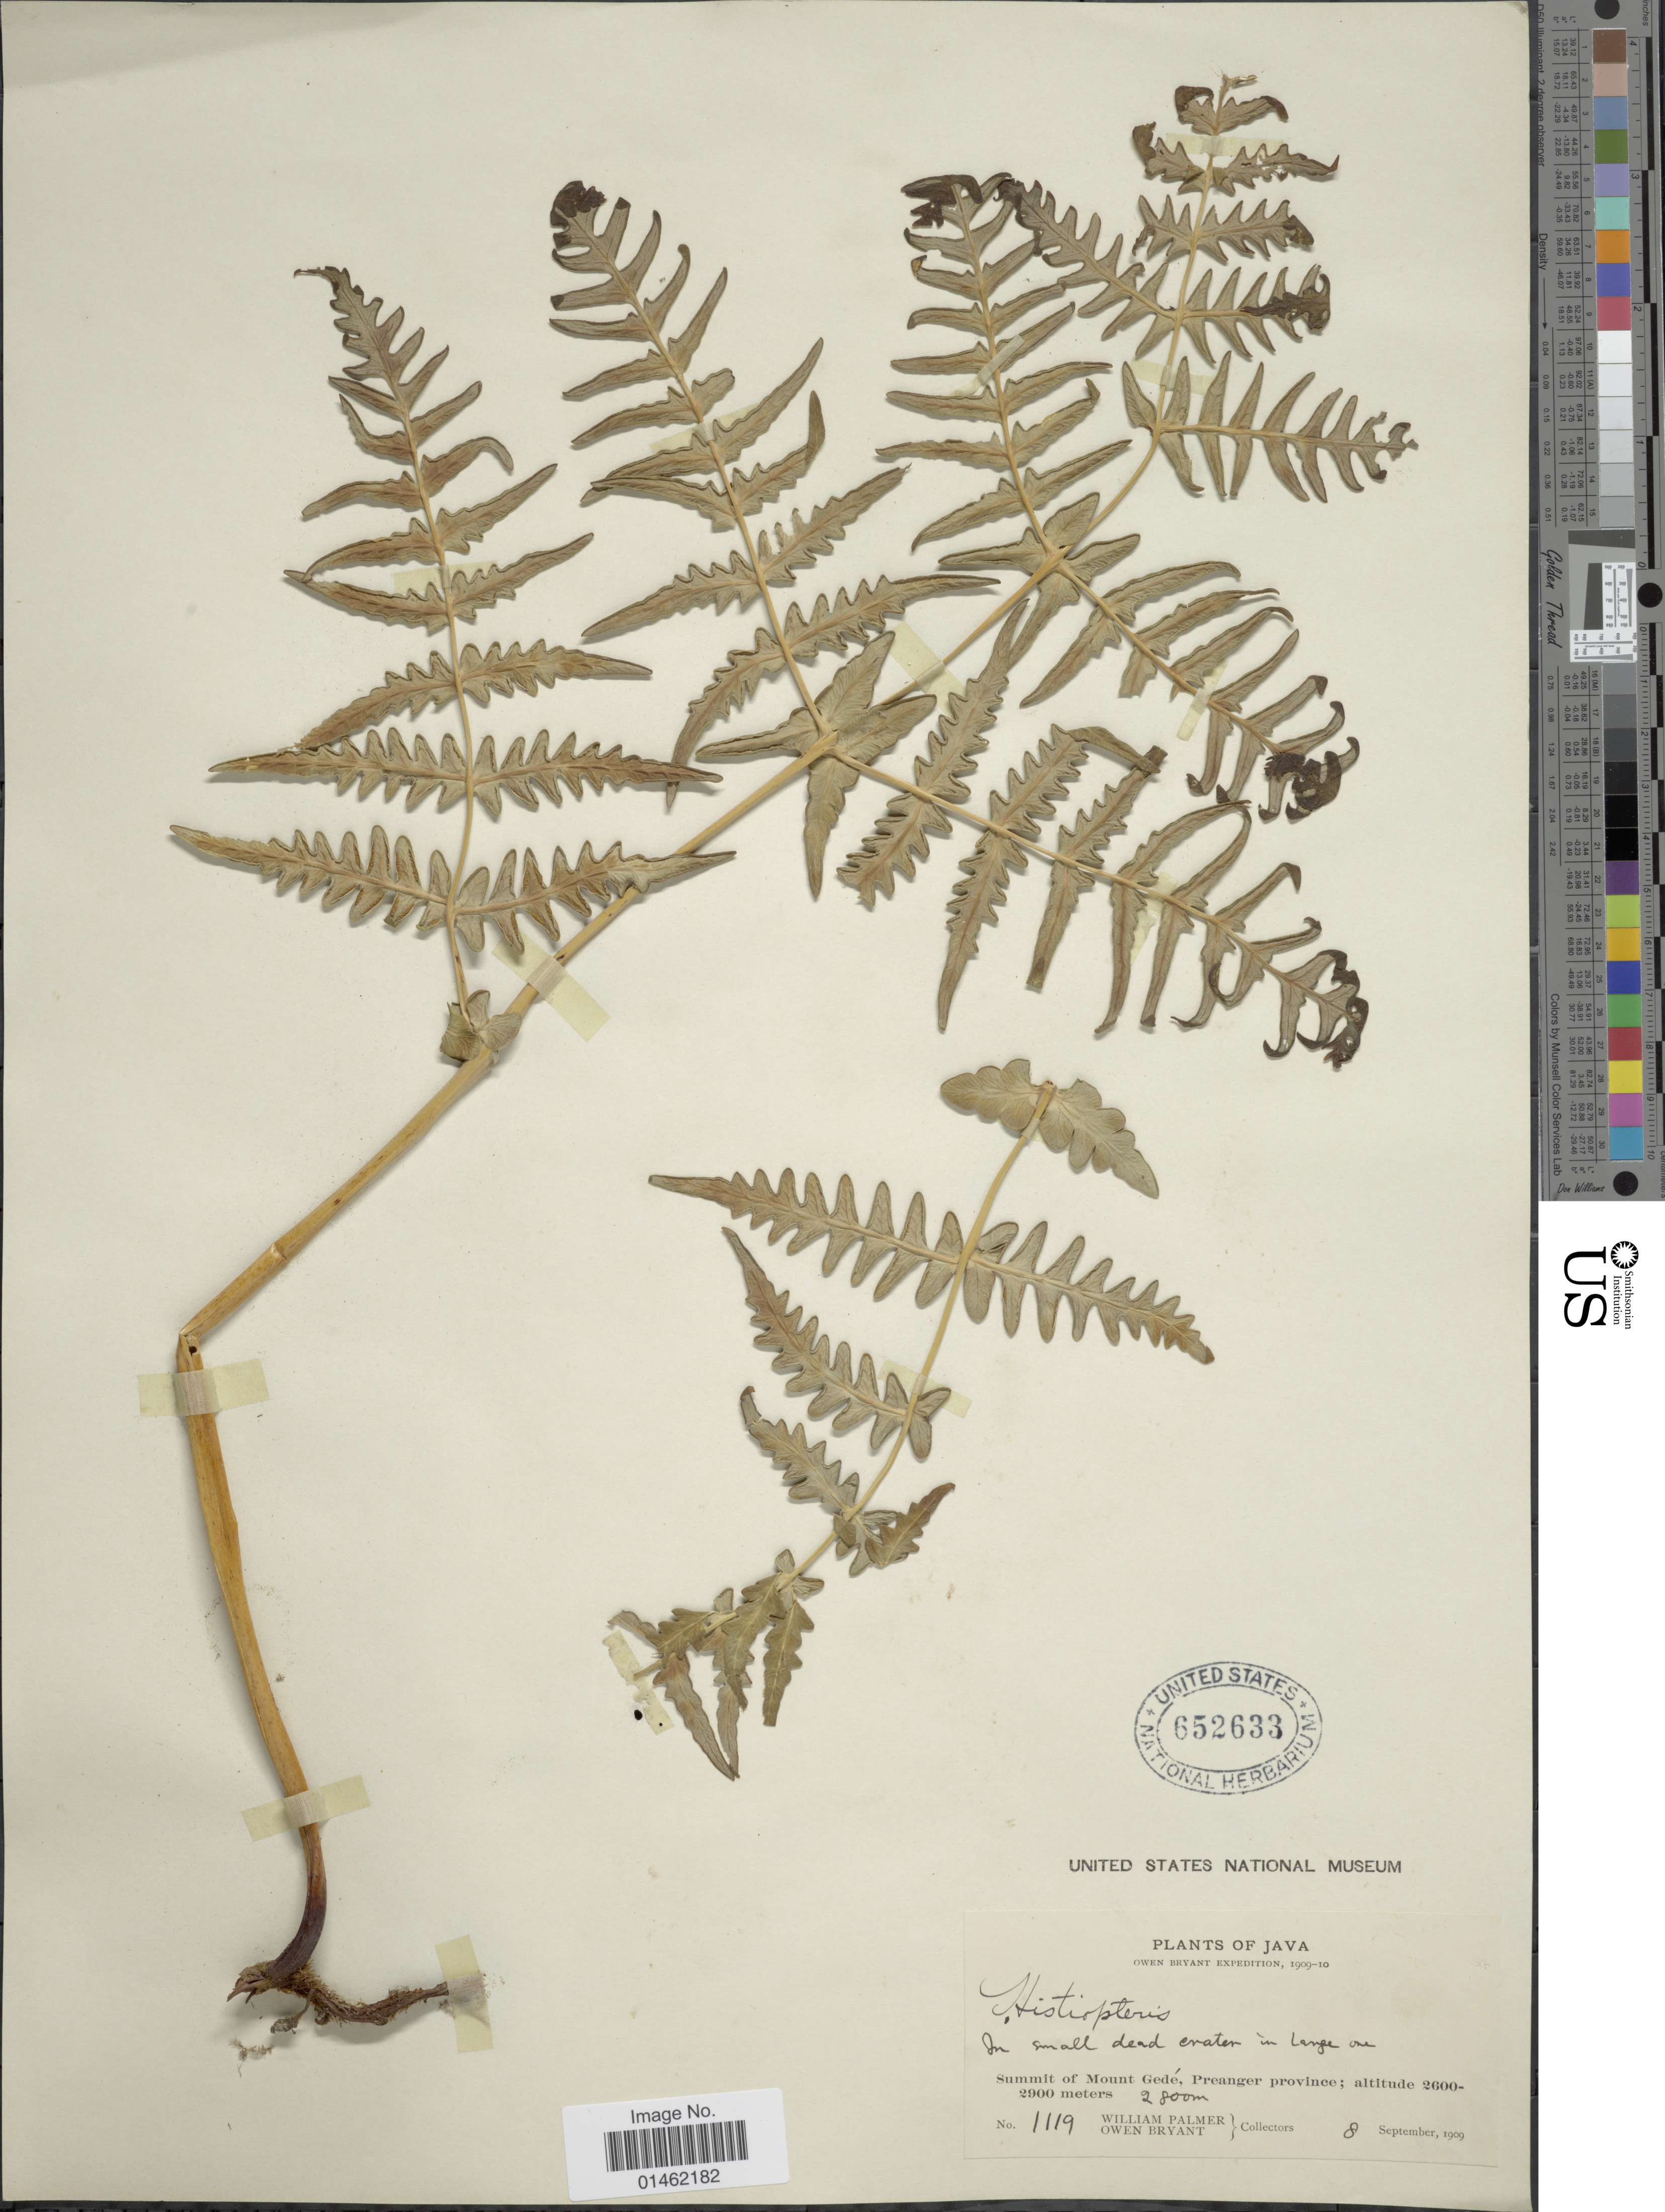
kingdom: Plantae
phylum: Tracheophyta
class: Polypodiopsida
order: Polypodiales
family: Dennstaedtiaceae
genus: Histiopteris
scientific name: Histiopteris incisa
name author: (Thunb.) J. Sm.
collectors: W. Palmer & O. Bryant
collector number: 1119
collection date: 1909-09-08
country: Indonesia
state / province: Java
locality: Summit of Mount Gedé, Preanger province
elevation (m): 2600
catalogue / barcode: US 652633